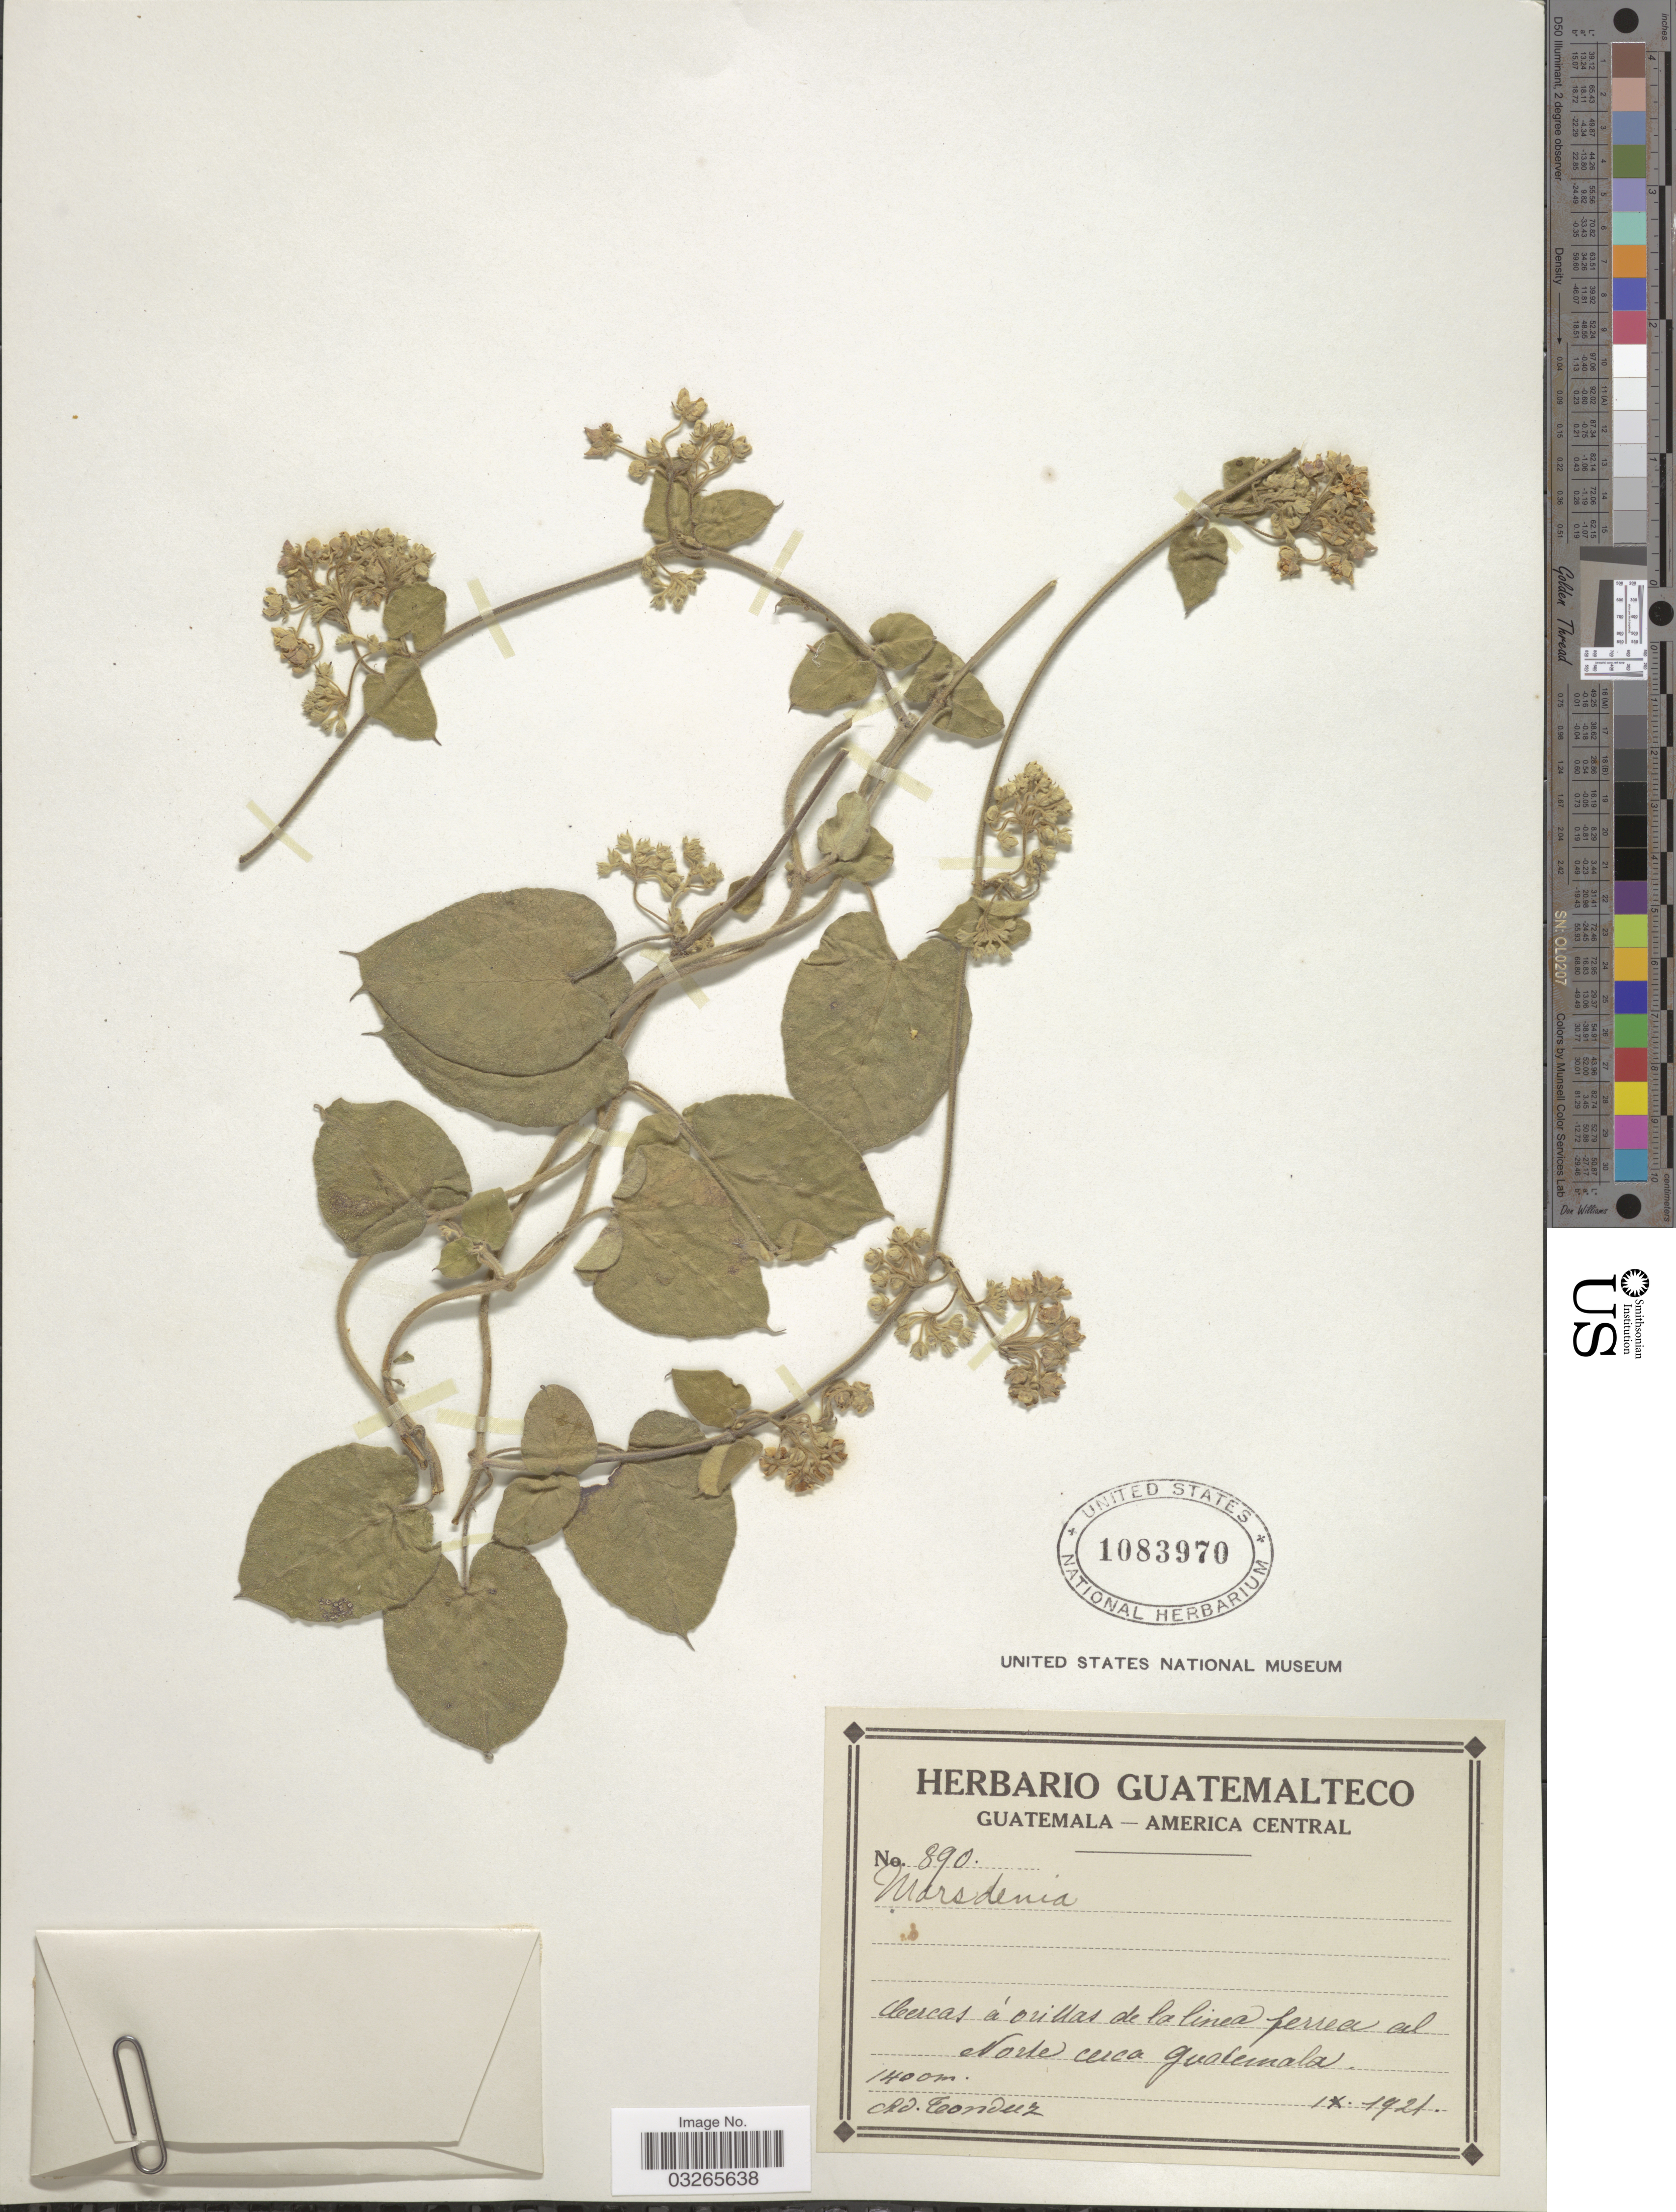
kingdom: Plantae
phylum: Tracheophyta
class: Magnoliopsida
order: Gentianales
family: Apocynaceae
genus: Sarcostemma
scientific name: Sarcostemma sp.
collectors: A. Tonduz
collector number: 890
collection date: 1921-09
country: Guatemala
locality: Cercas á orillas de la linea ferrea al Norte cerca Guatemala.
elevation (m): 1400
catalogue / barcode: US 1083970